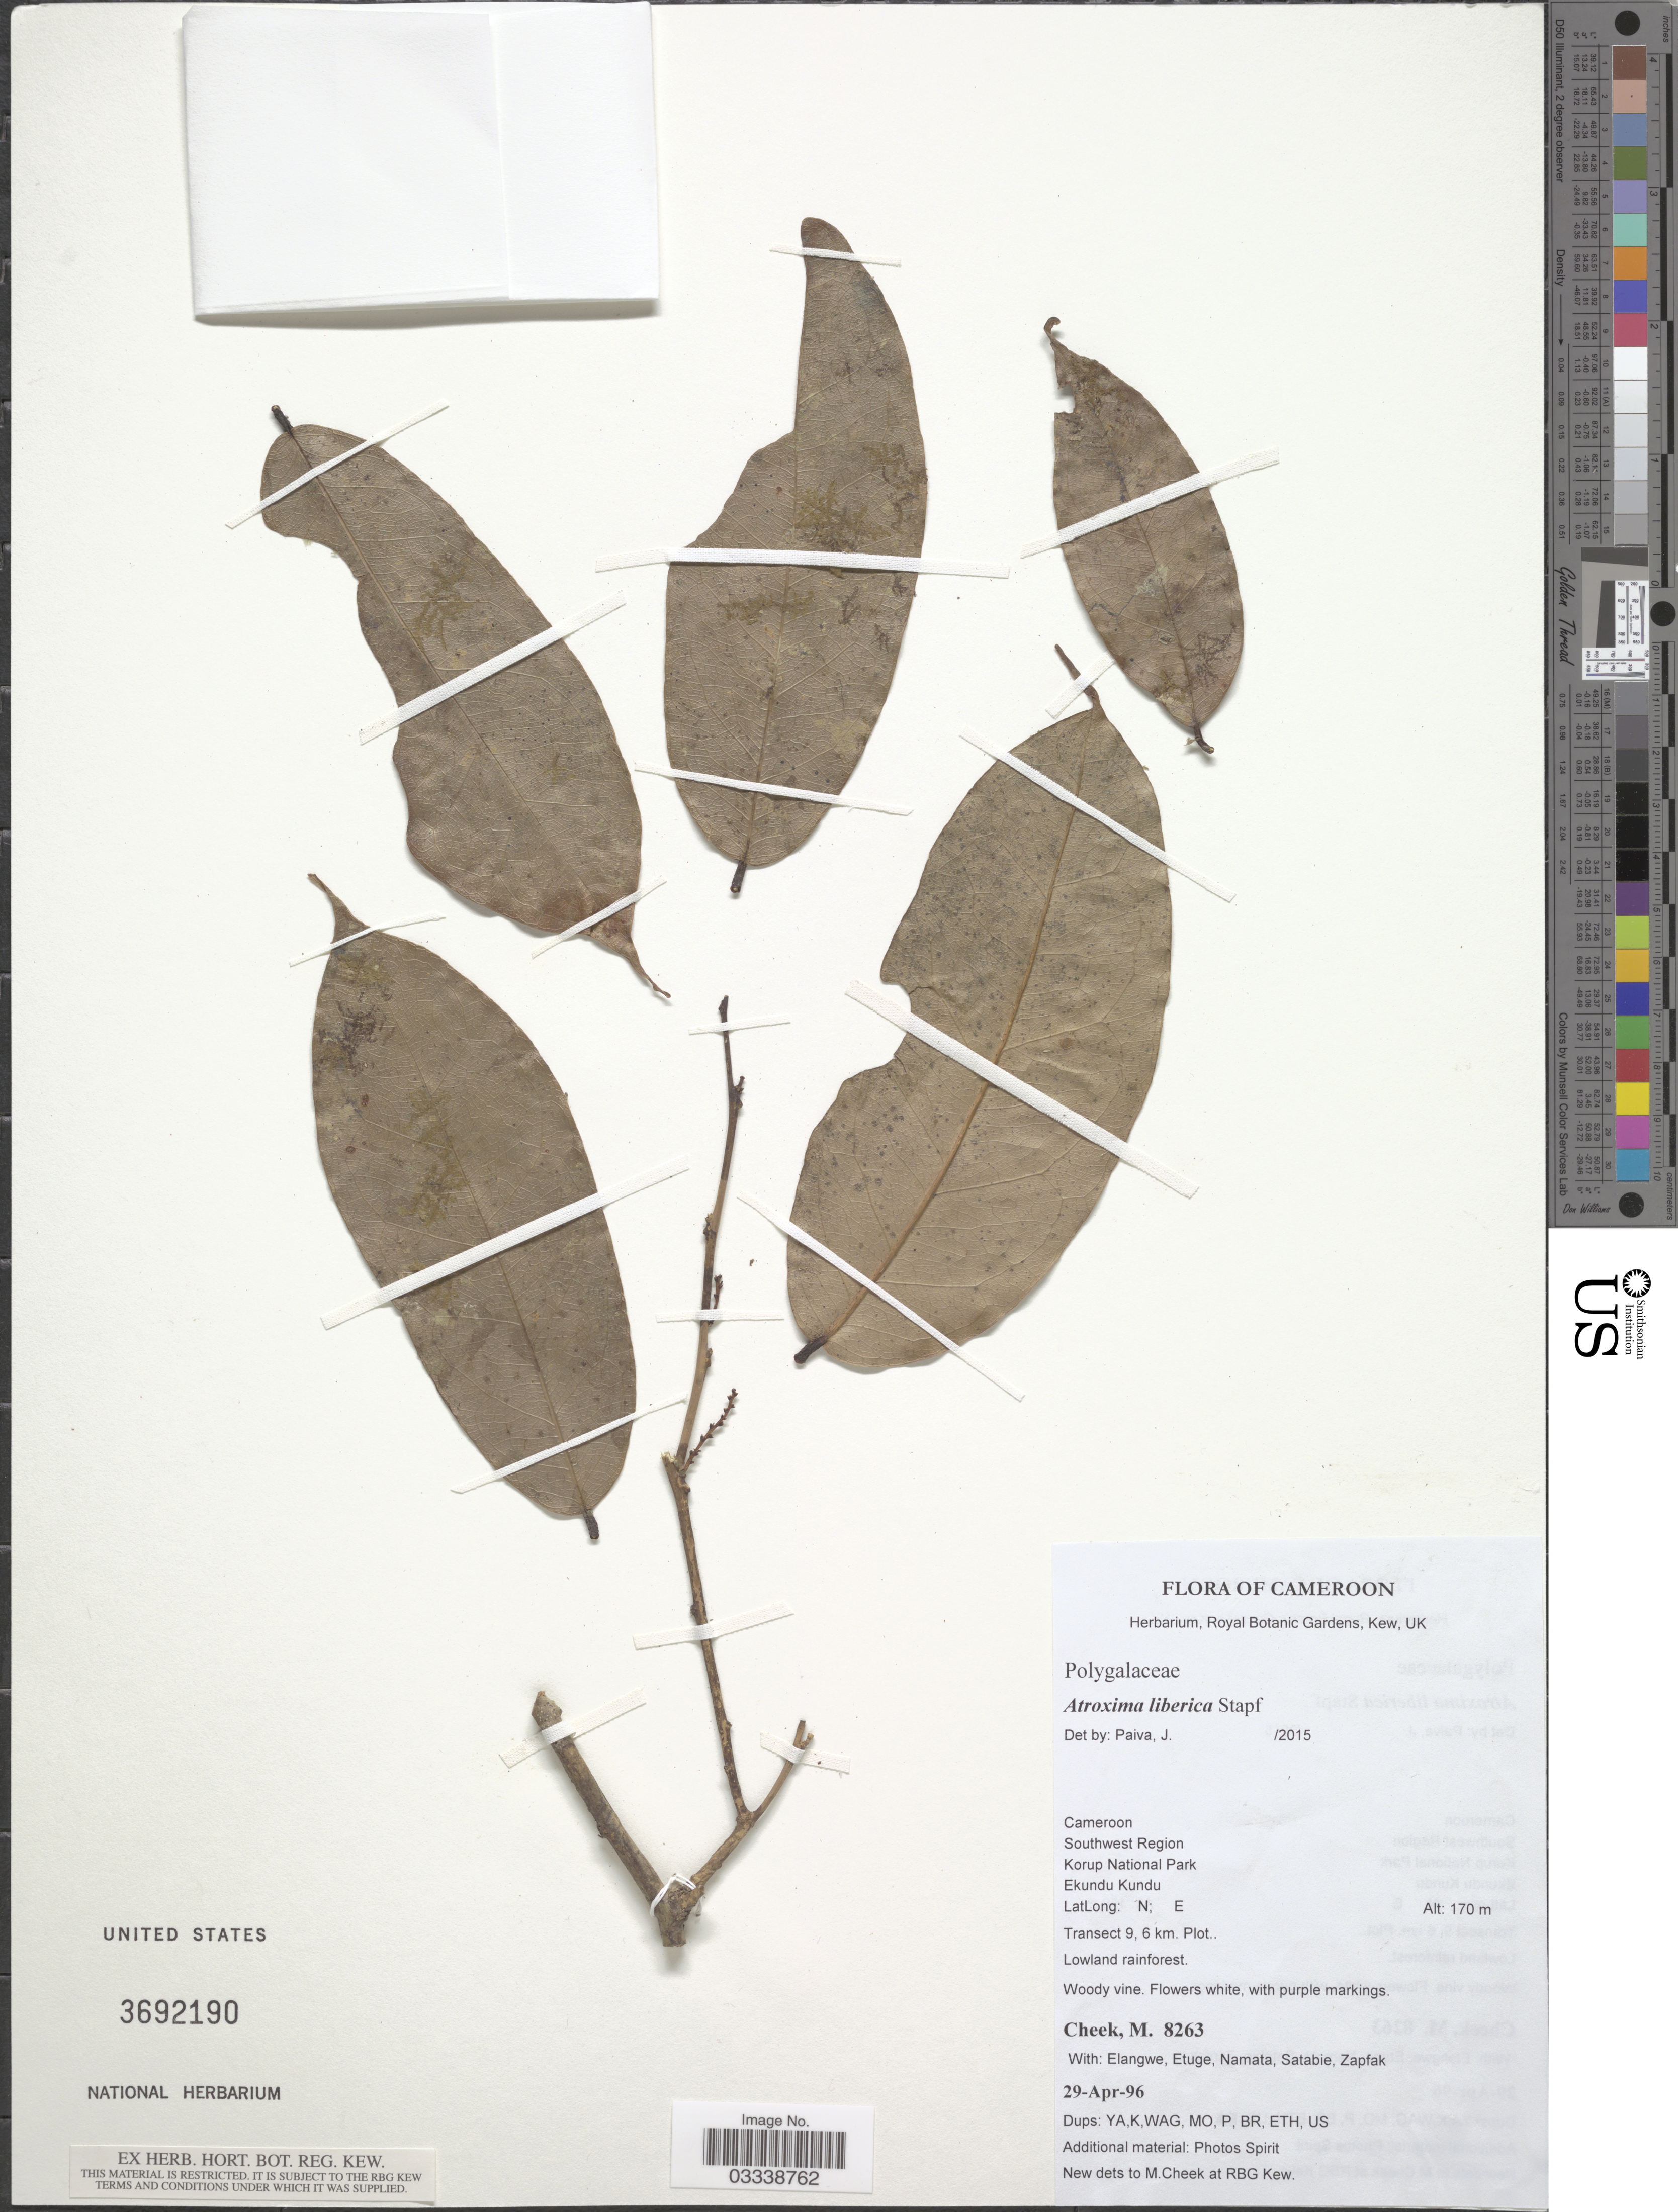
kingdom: Plantae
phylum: Tracheophyta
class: Magnoliopsida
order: Fabales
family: Polygalaceae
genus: Atroxima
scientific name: Atroxima liberica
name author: Stapf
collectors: M. Cheek, Elangwe, Etuge, Namata & et al.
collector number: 8263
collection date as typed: Transcribed d/m/y: 29/4/96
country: Cameroon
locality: Southwest Region. Korup National Park. Ekundu Kundu. Transect 9, 6 km. Plot.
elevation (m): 170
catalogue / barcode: US 3692190